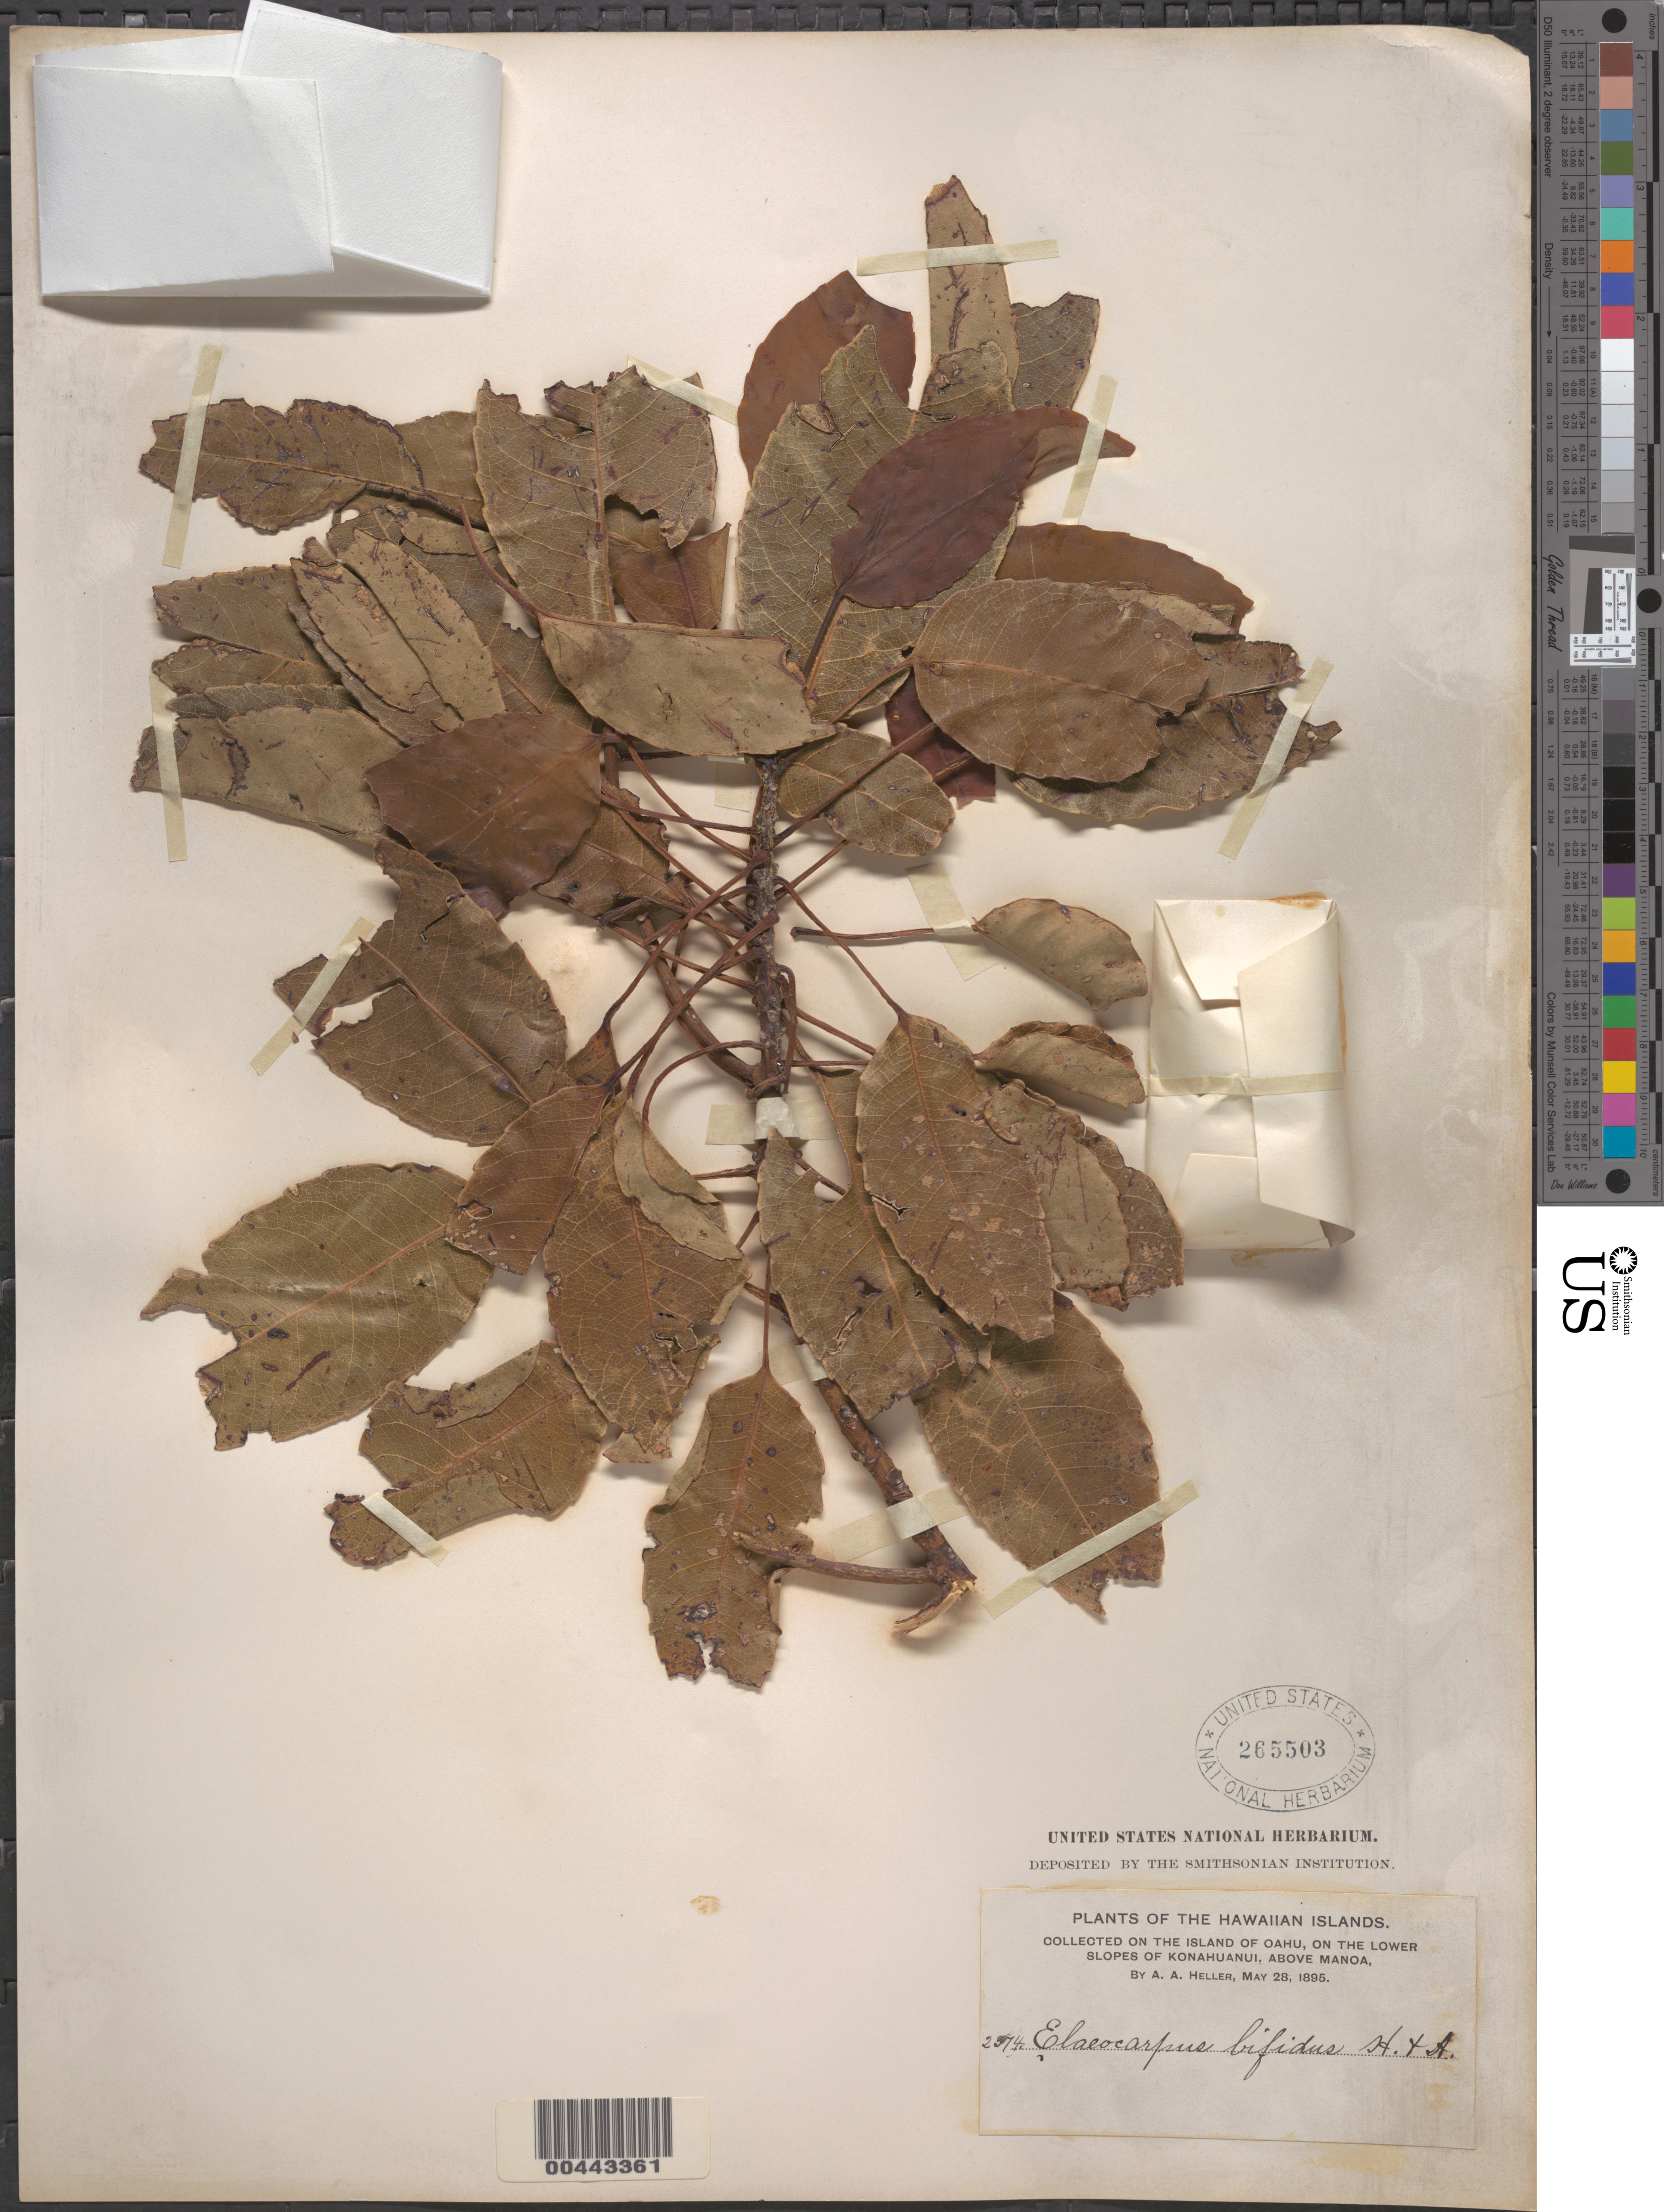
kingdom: Plantae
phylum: Tracheophyta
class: Magnoliopsida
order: Oxalidales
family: Elaeocarpaceae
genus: Elaeocarpus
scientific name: Elaeocarpus bifidus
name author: Hook. & Arn.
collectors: A. A. Heller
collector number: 2374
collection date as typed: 28 May 1895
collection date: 1895-05-28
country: United States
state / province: Hawaii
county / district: Honolulu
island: Oahu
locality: on the lower slopes of Konahuanui, above Manoa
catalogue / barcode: US 265503